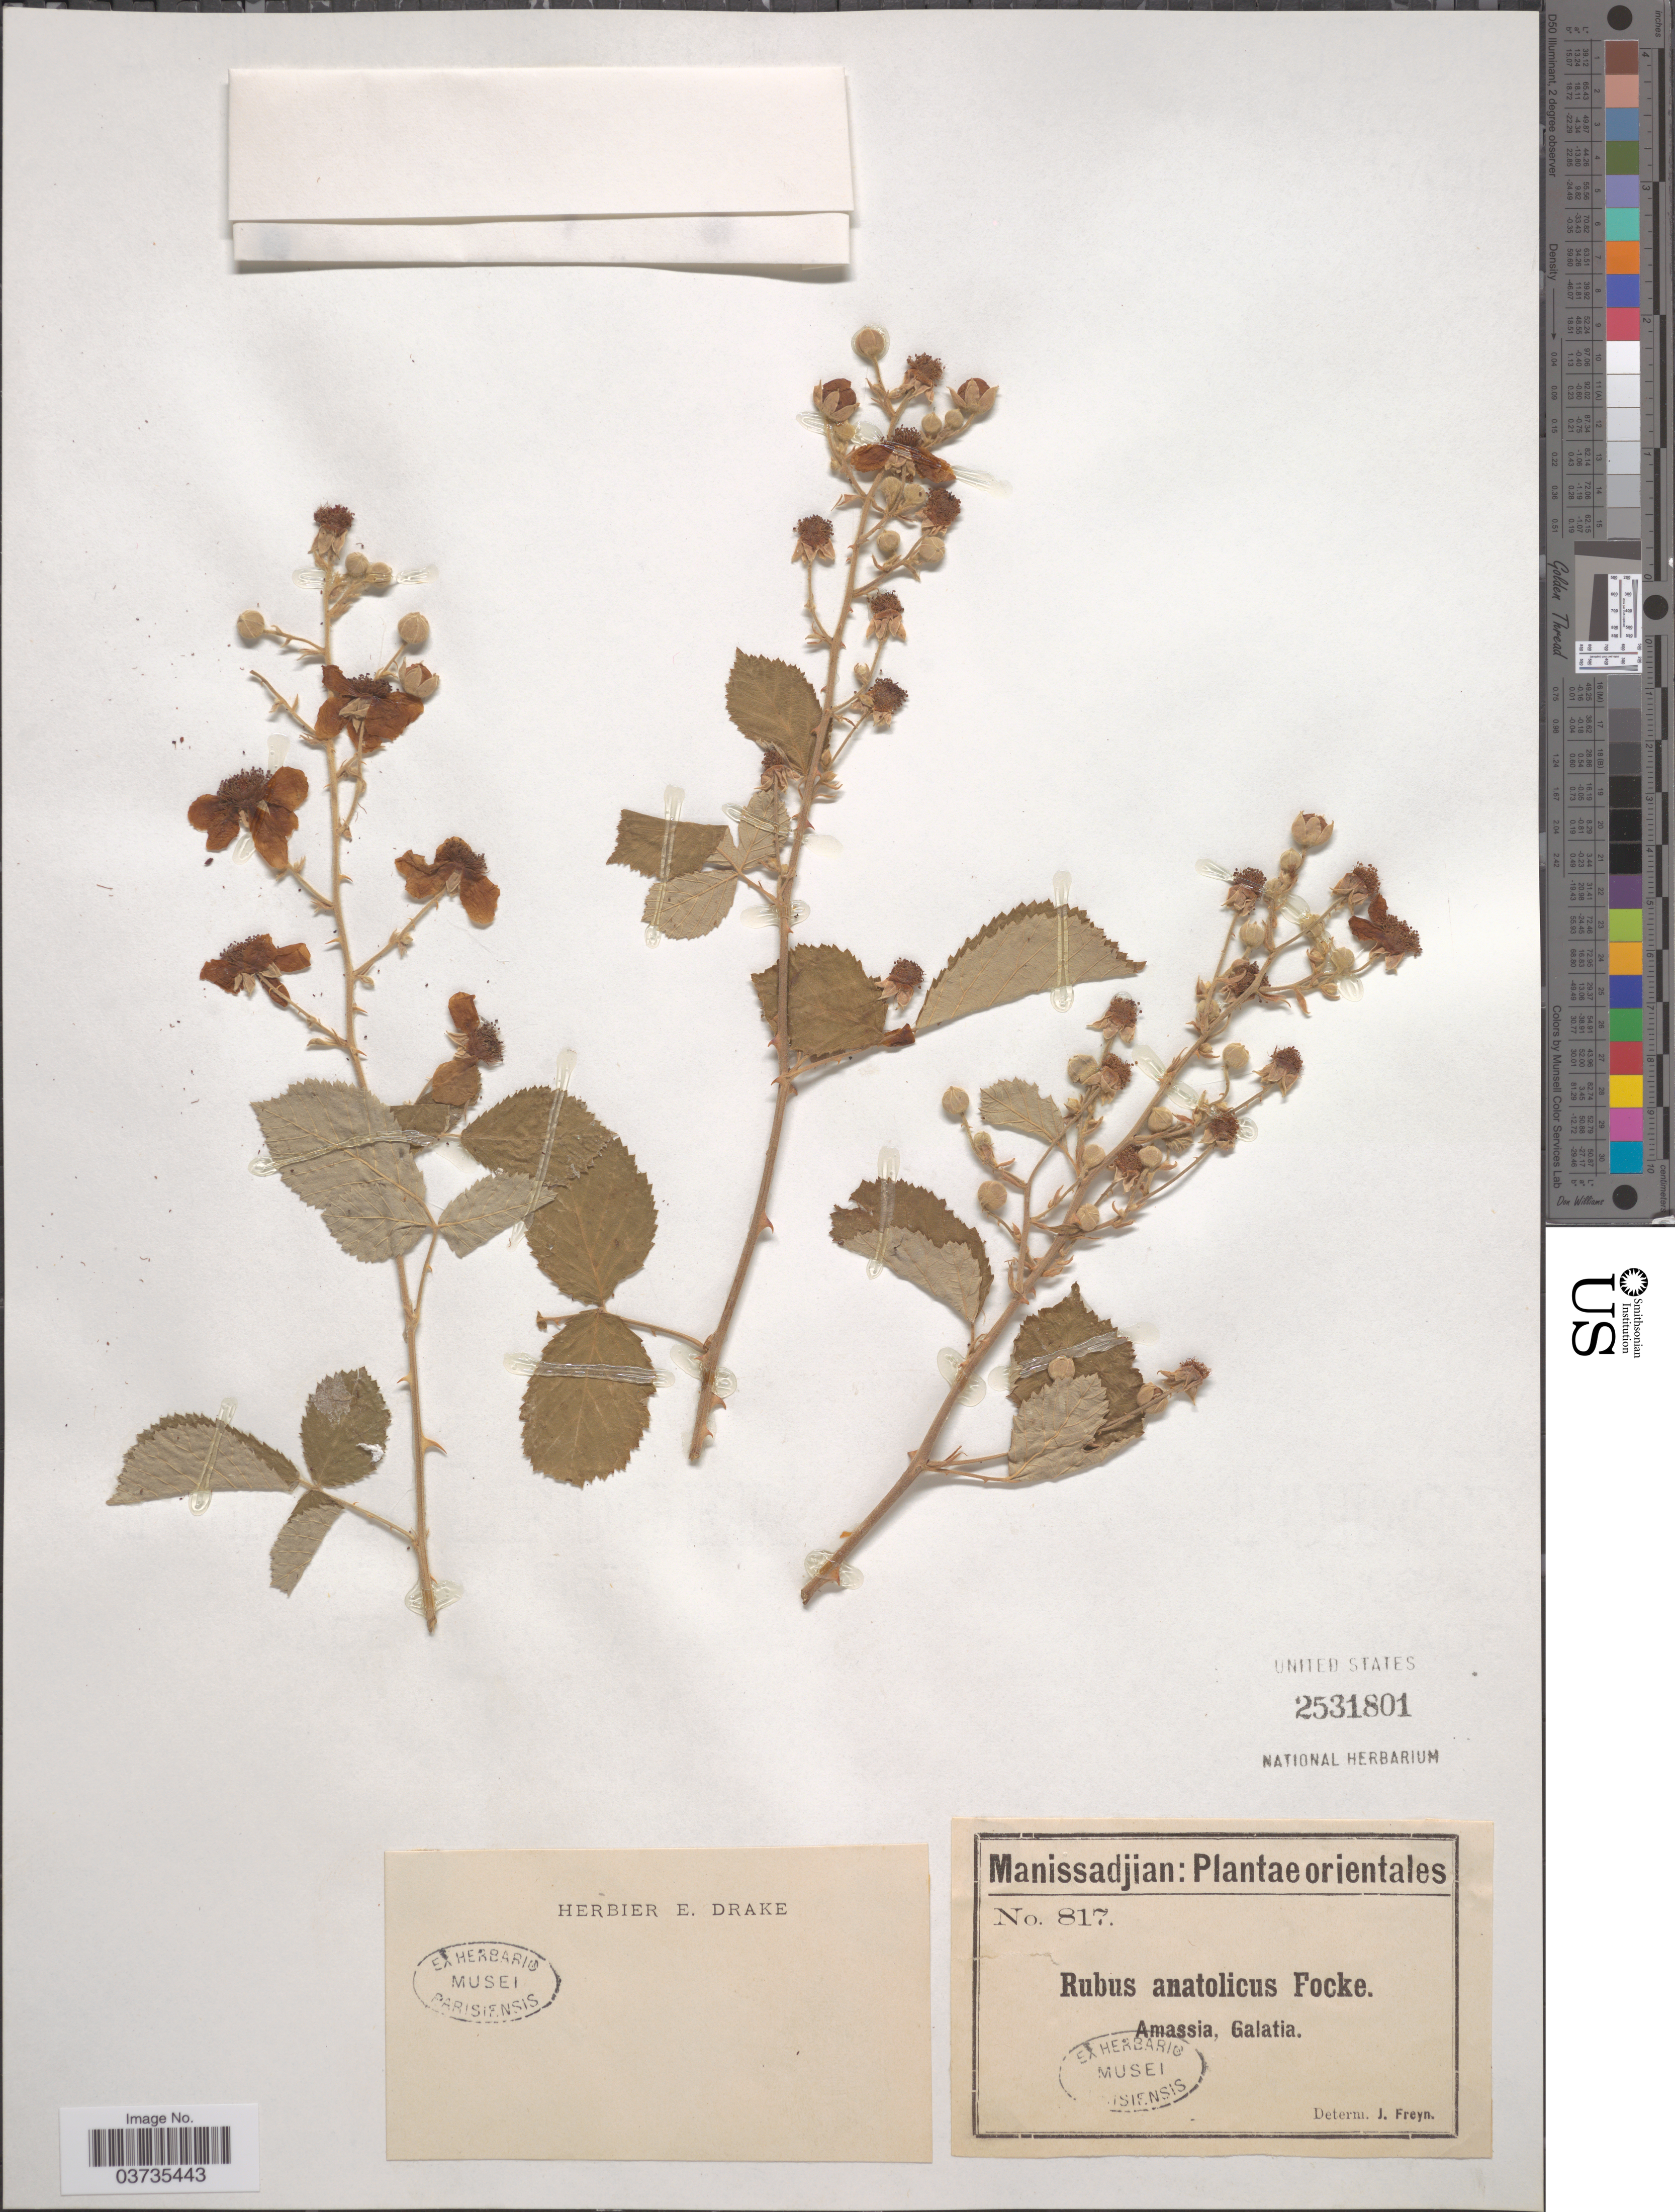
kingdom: Plantae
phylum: Tracheophyta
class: Magnoliopsida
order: Rosales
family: Rosaceae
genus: Rubus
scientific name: Rubus anatolicus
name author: Focke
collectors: -. Manissadjian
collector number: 817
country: Turkey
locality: Orientales. Amassia, Galatia.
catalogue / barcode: US 2531801